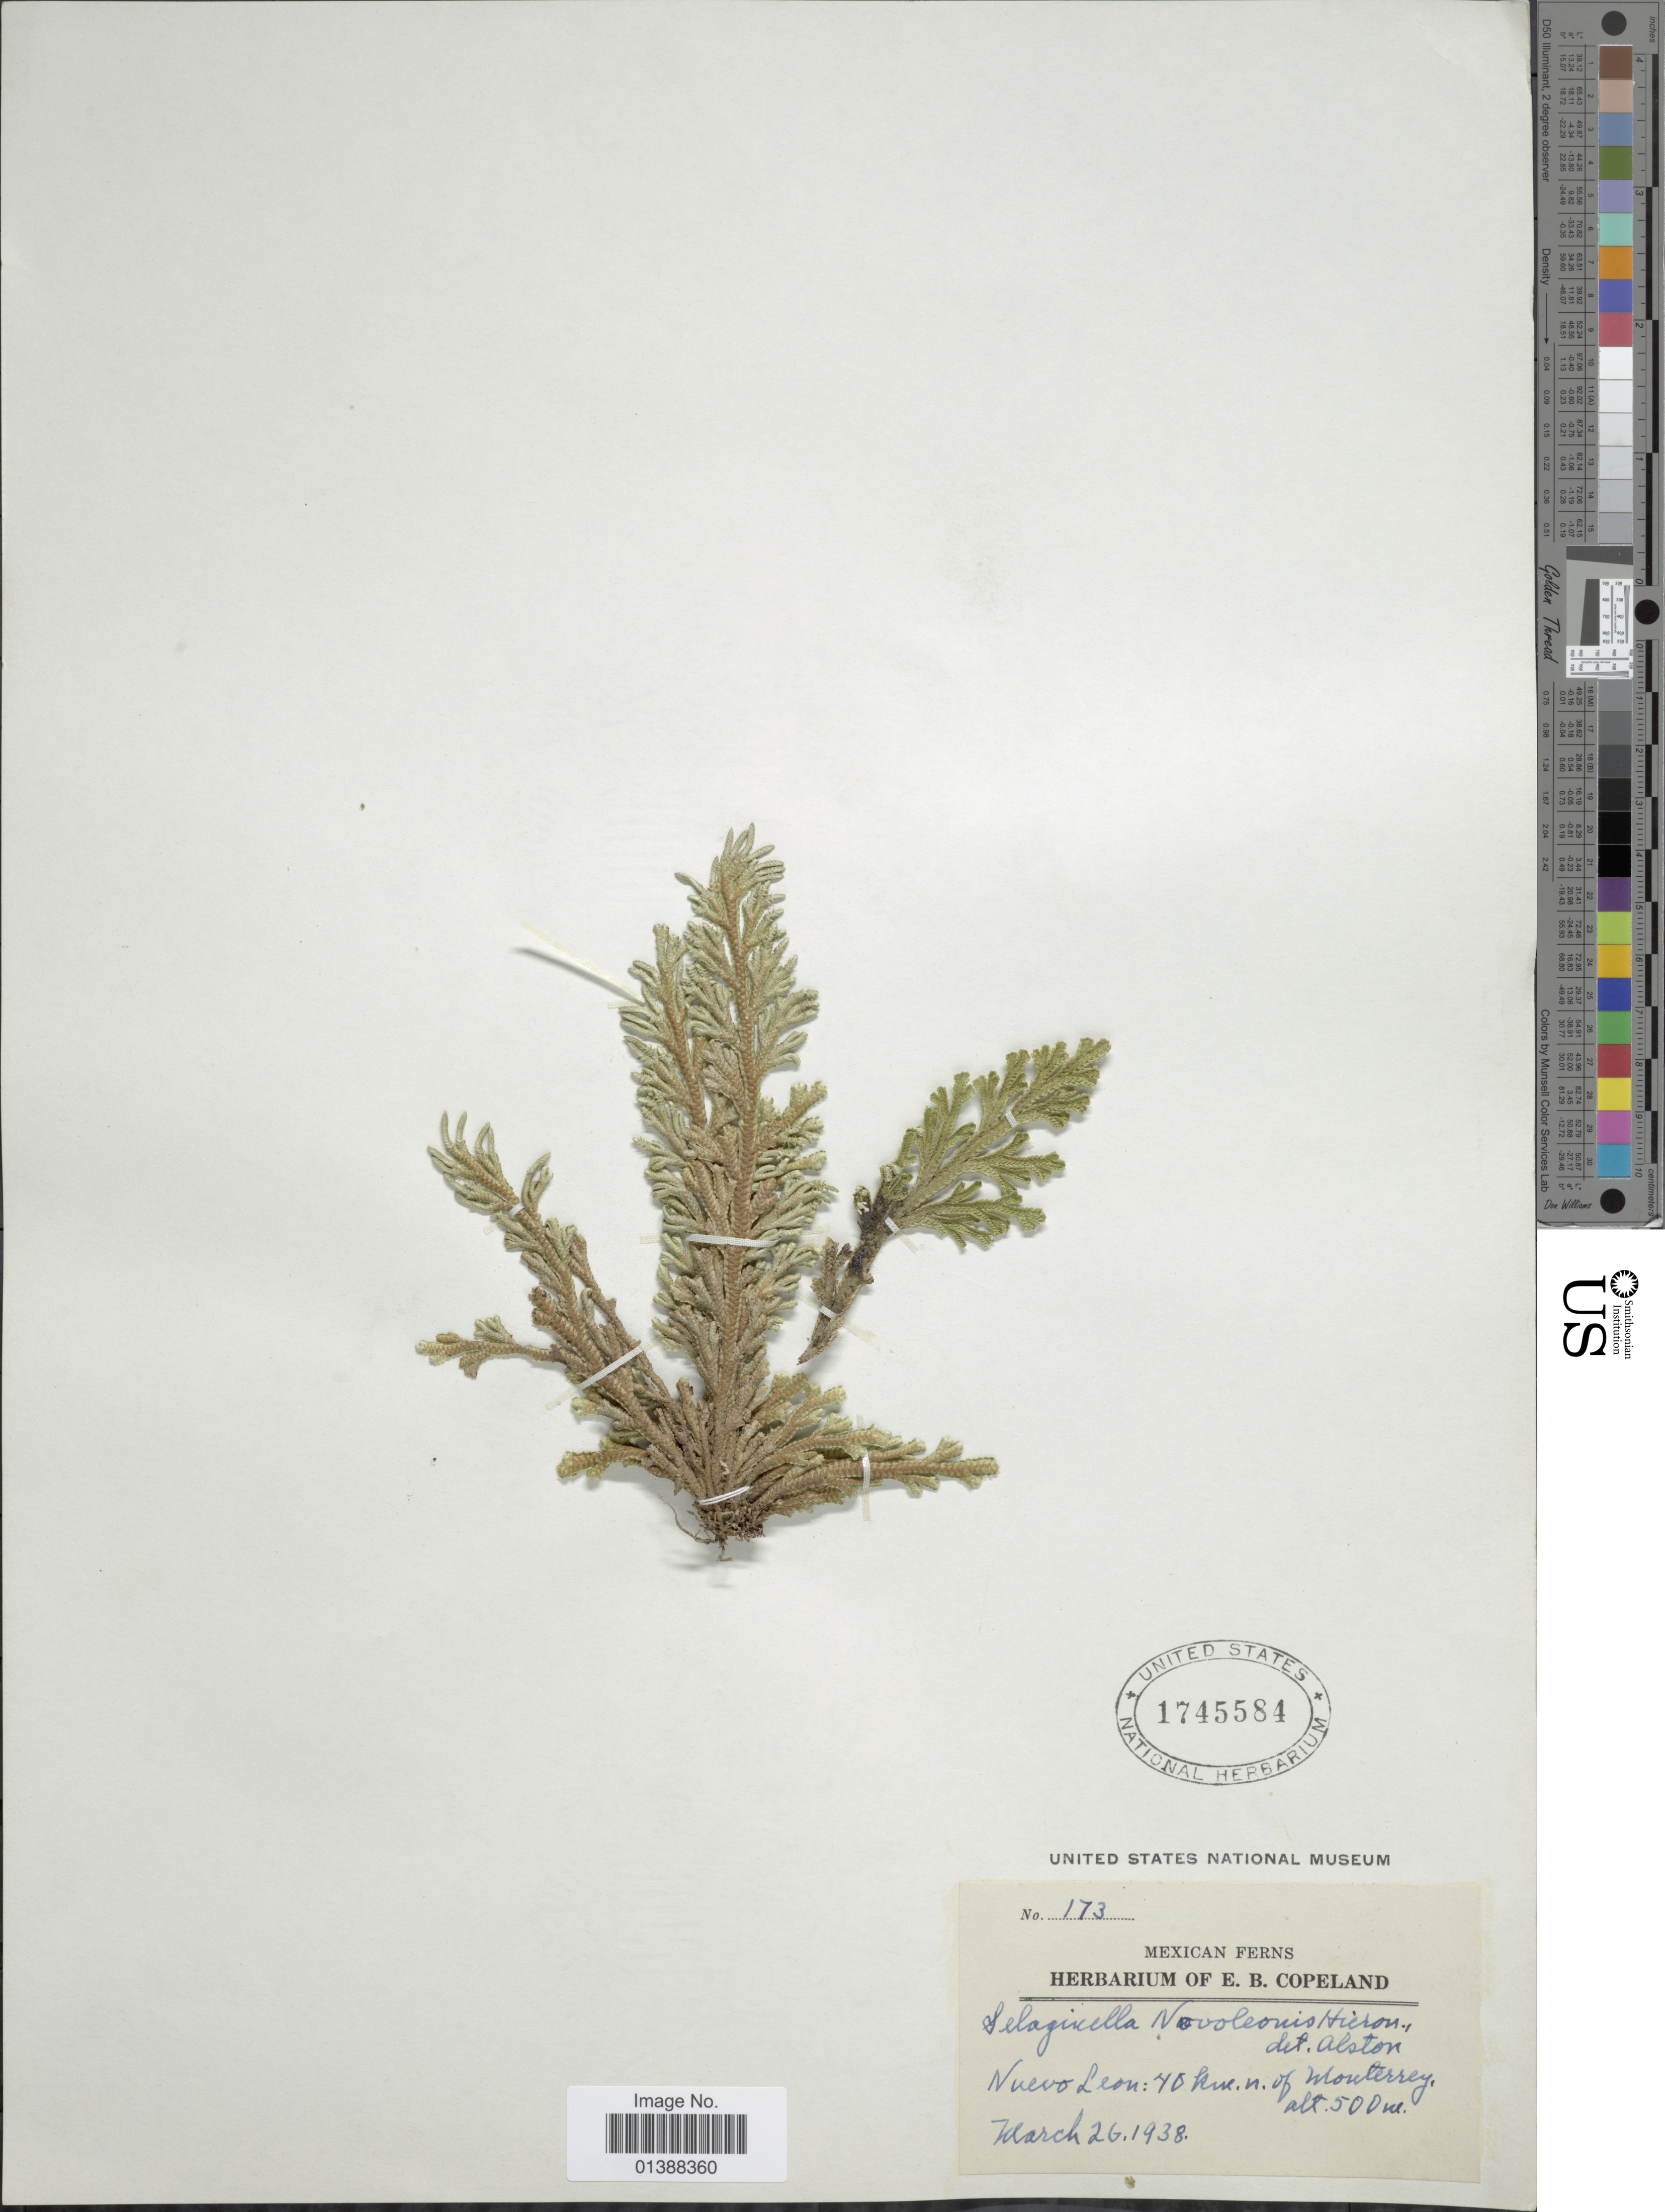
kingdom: Plantae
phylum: Tracheophyta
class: Lycopodiopsida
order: Selaginellales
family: Selaginellaceae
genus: Selaginella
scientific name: Selaginella novoleonensis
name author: Hieron.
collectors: E. B. Copeland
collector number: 173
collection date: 1938-03-26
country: Mexico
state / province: Nuevo León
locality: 40 km n of Monterrey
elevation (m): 500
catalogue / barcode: US 1745584